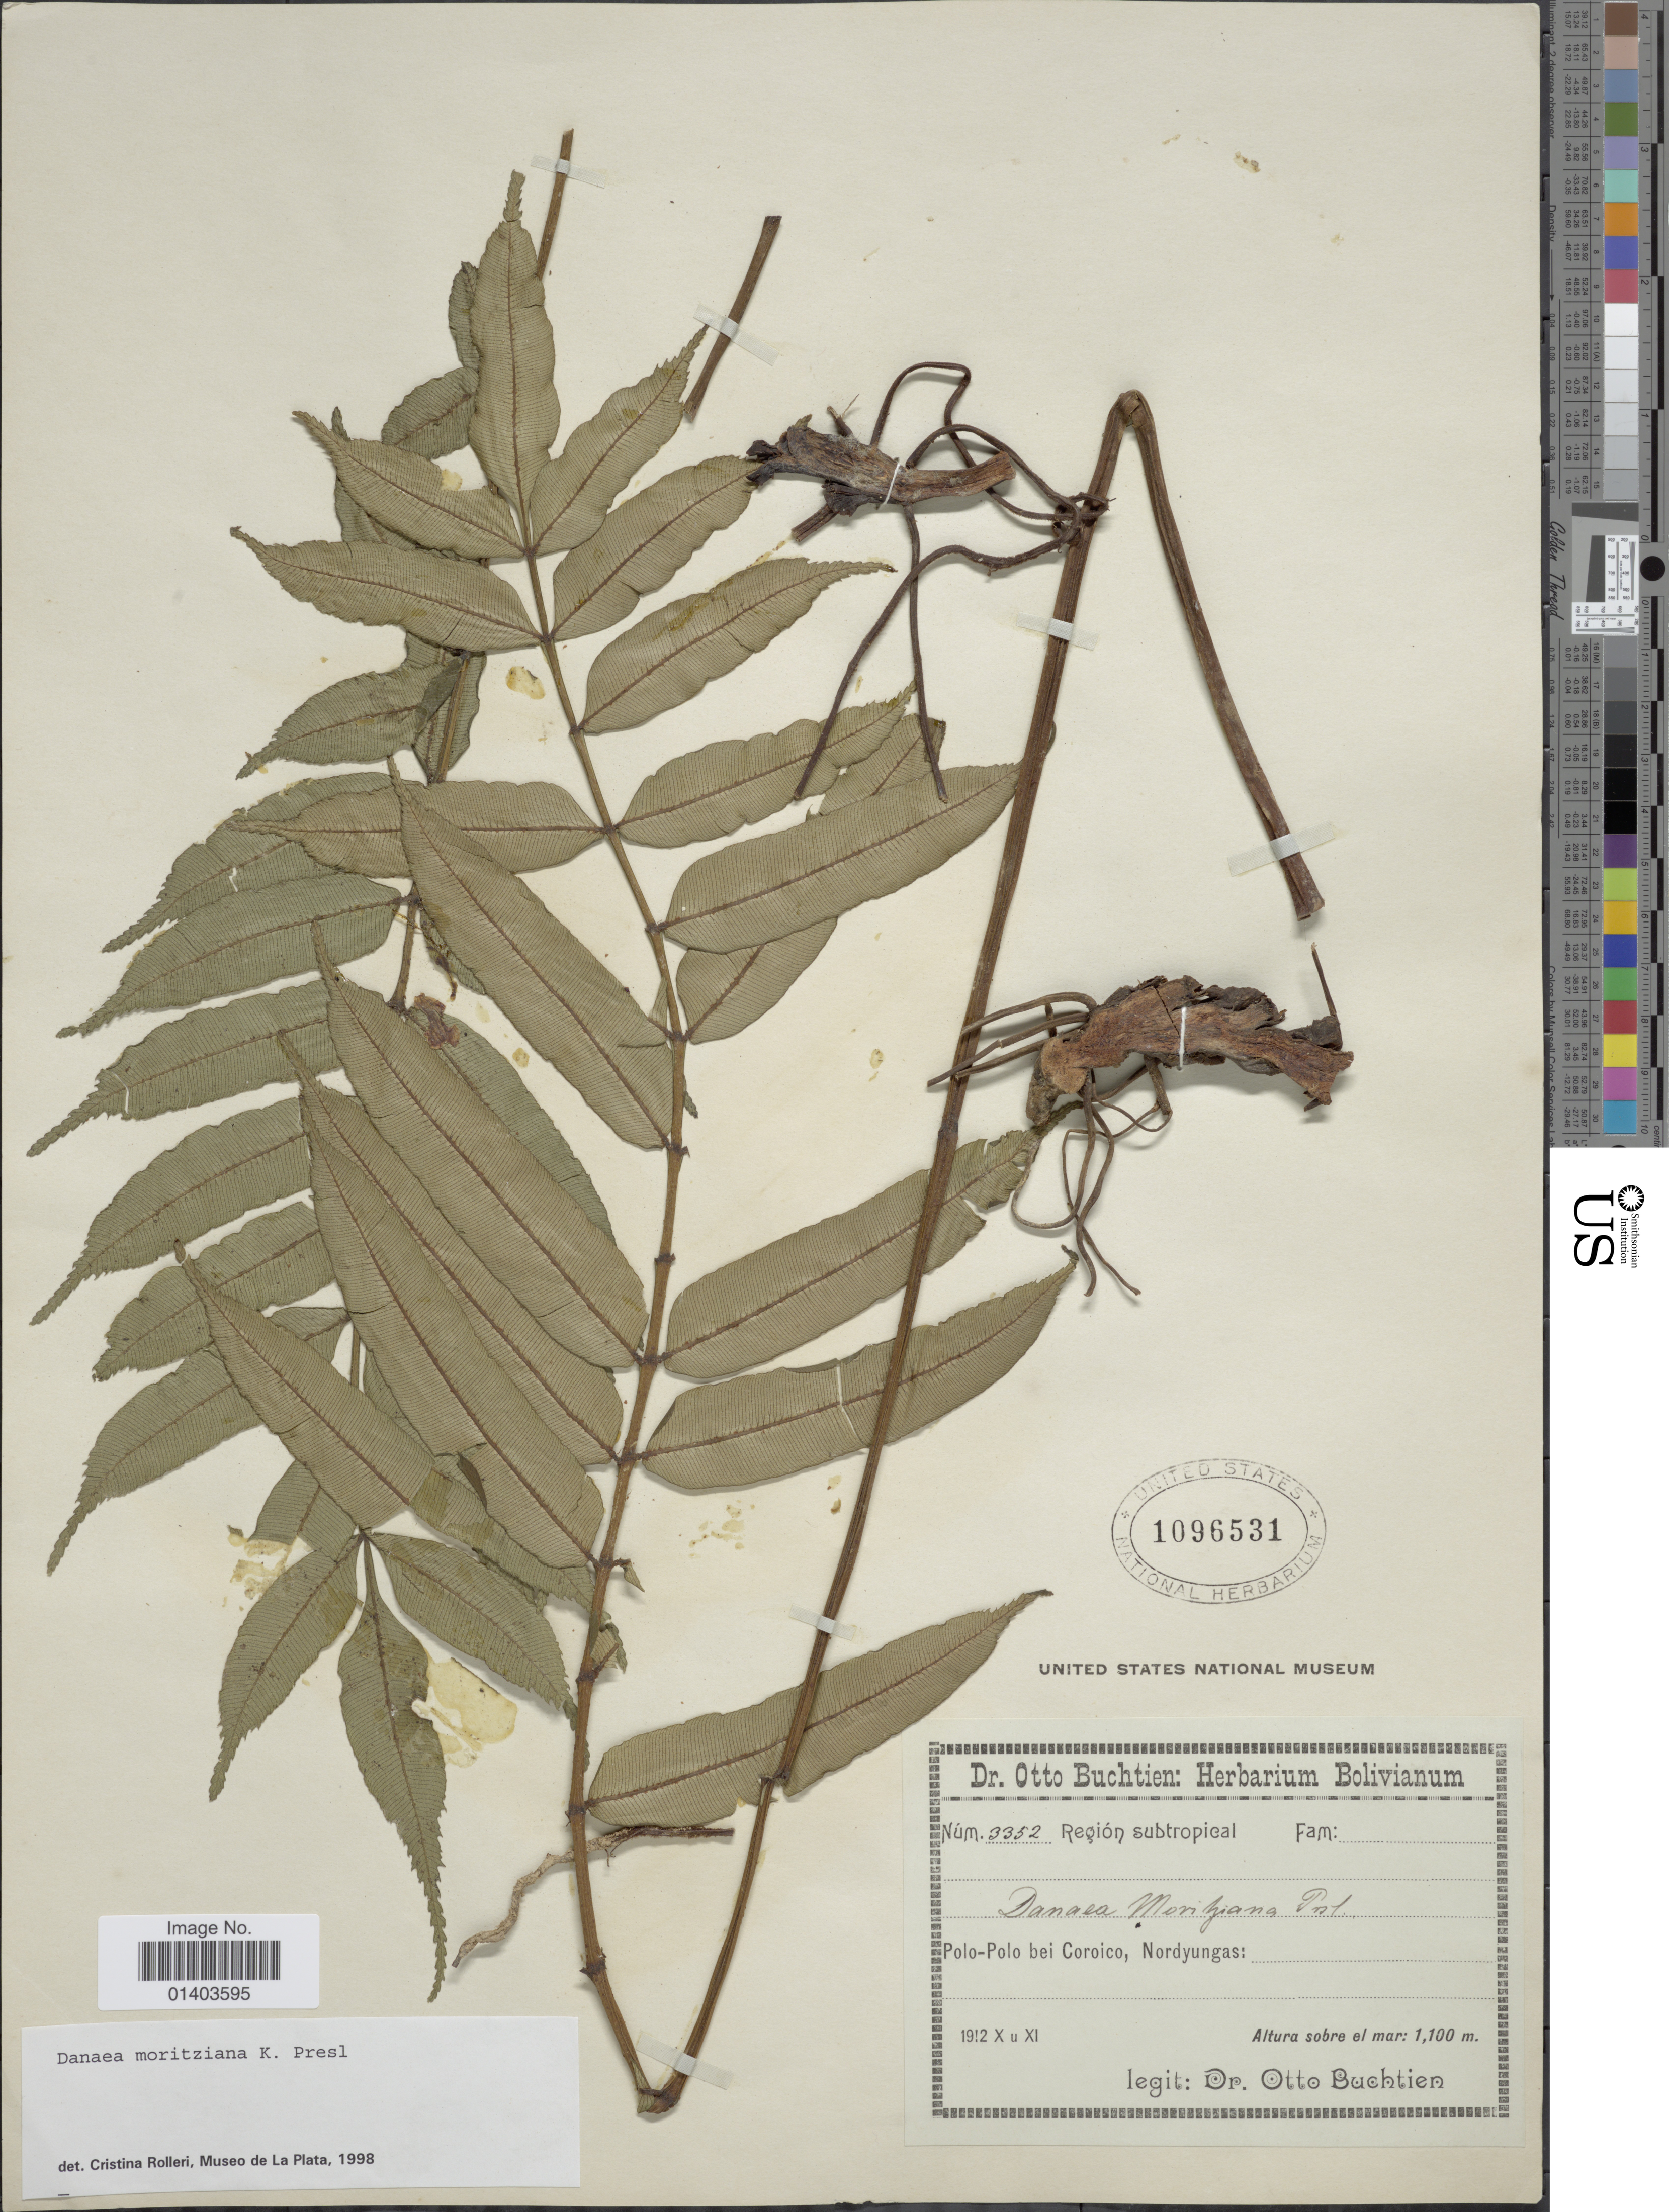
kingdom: Plantae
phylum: Tracheophyta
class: Polypodiopsida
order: Marattiales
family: Marattiaceae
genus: Danaea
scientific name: Danaea moritziana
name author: C. Presl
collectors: O. Buchtien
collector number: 3352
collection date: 1912-10/1912-11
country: Bolivia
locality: Polo-Polo bei Coroico, Nordyungas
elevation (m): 1100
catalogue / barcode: US 1096531